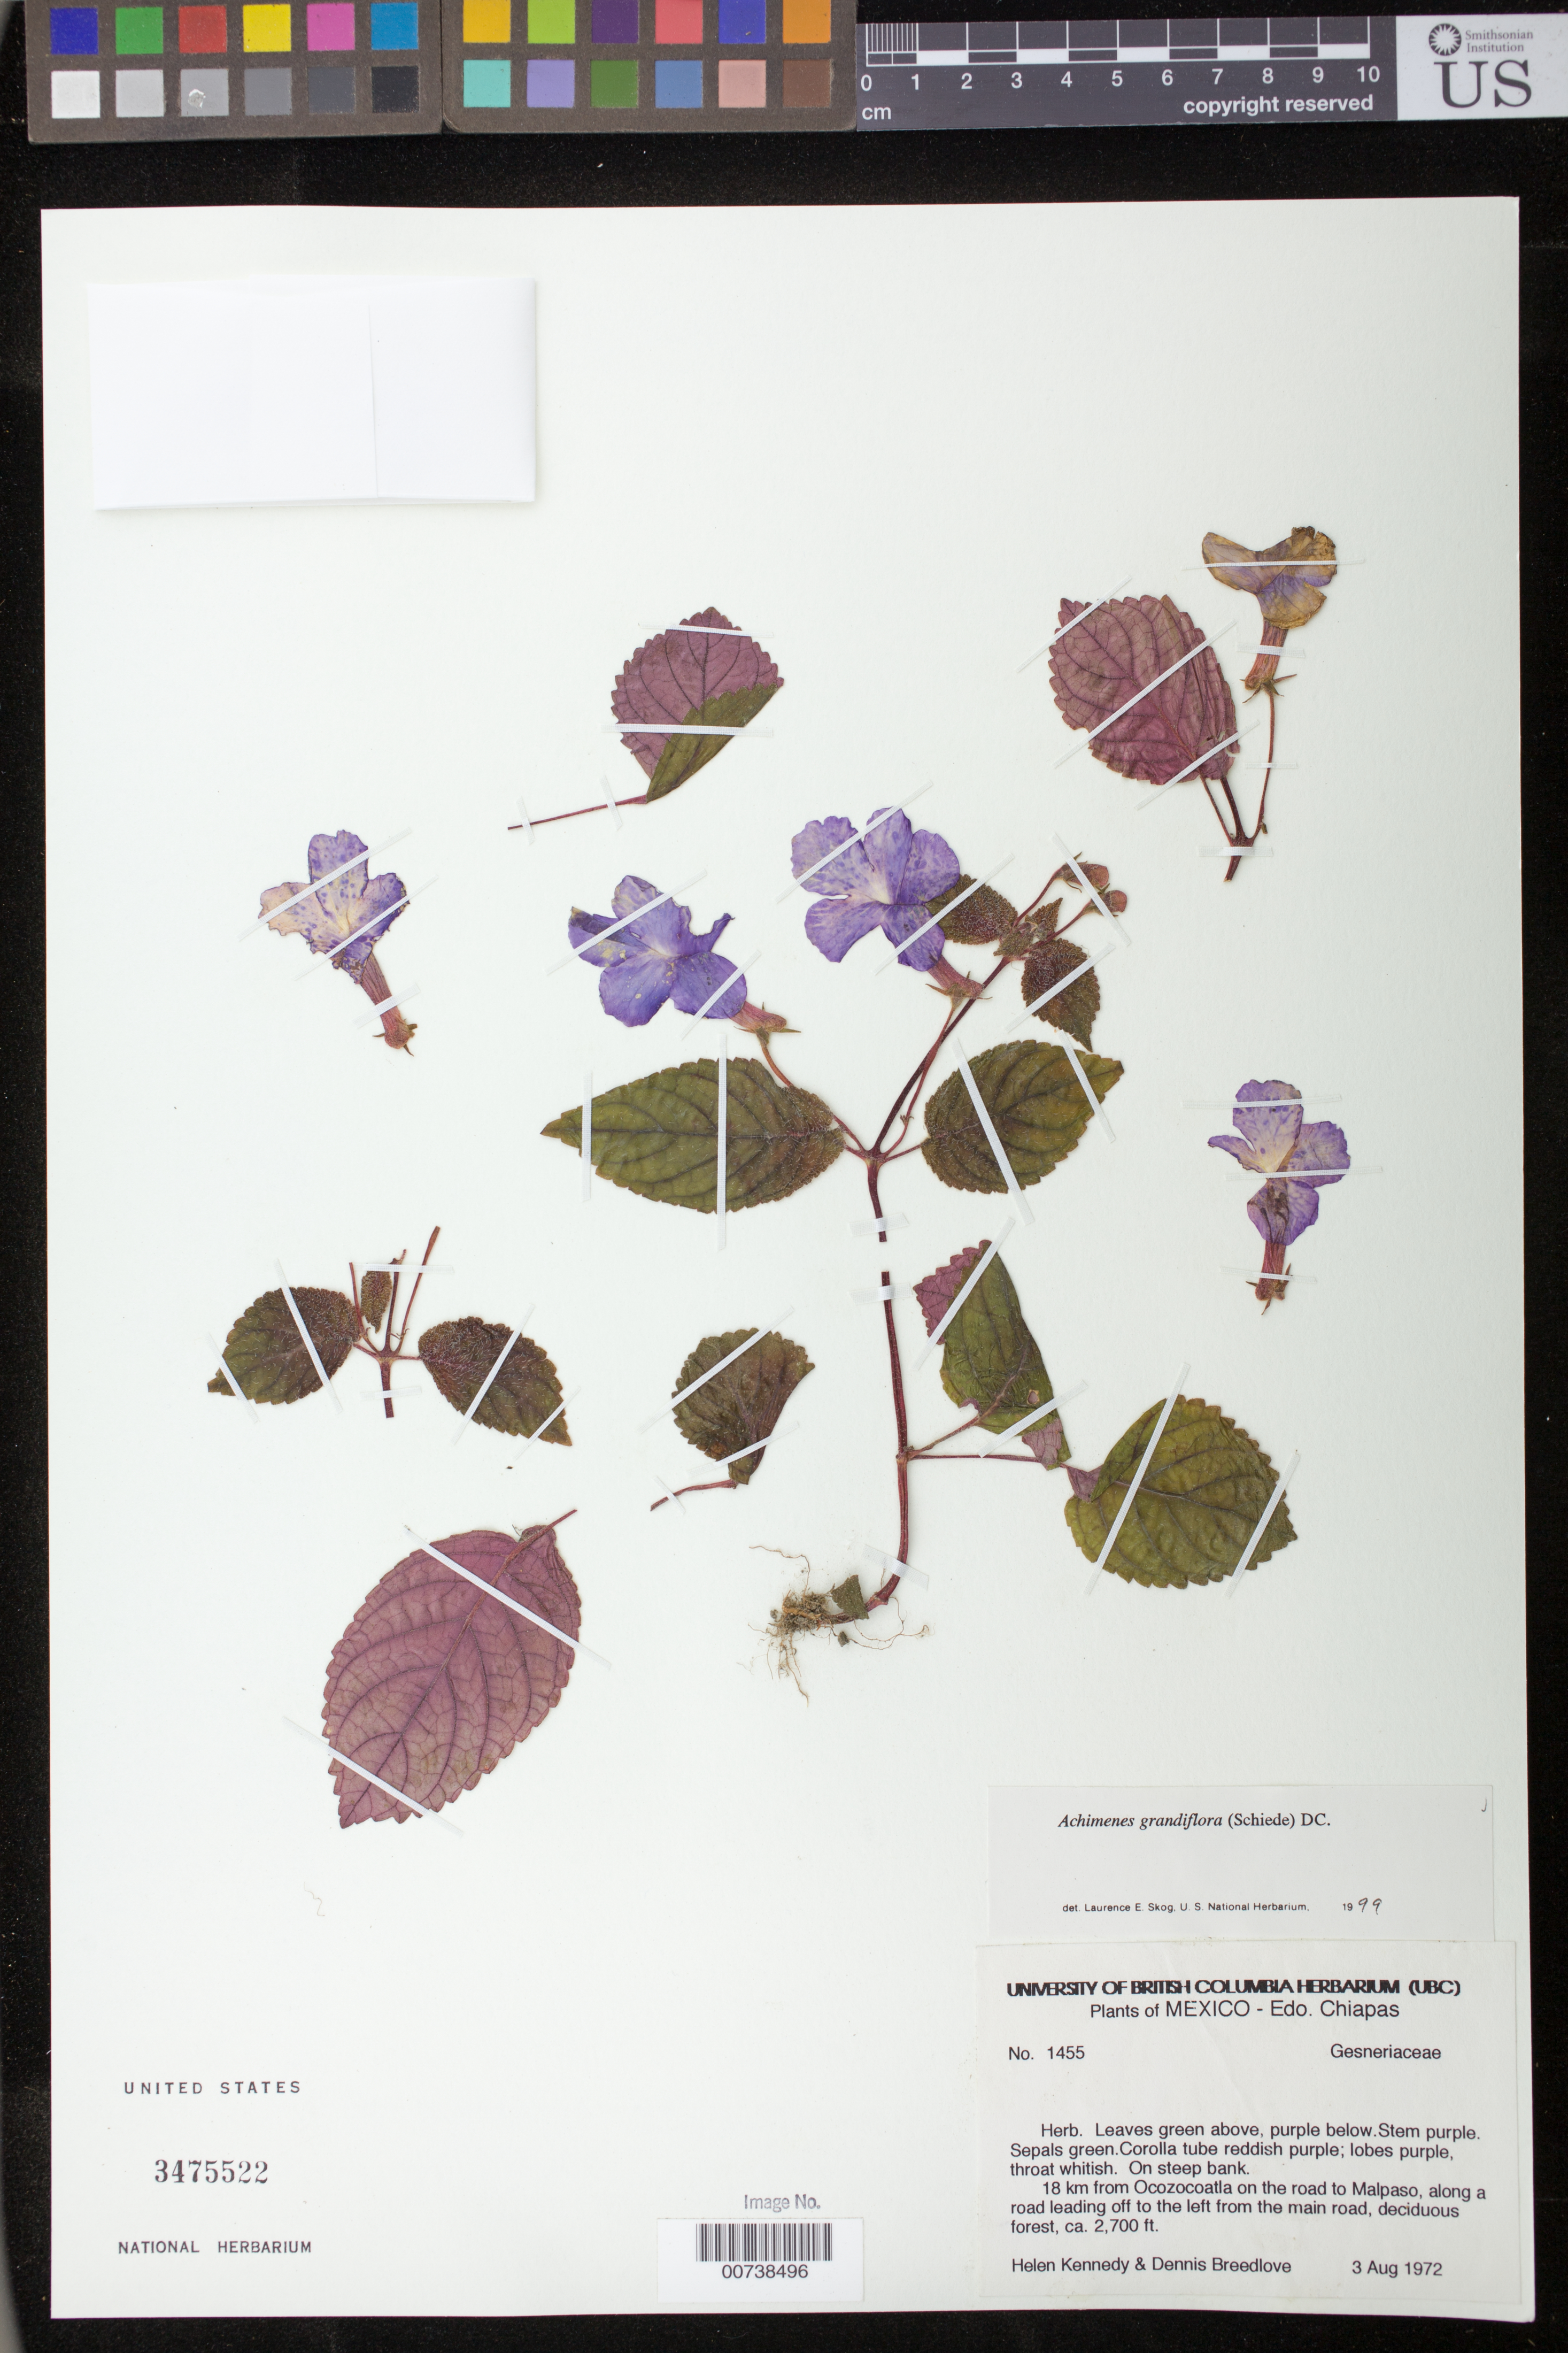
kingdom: Plantae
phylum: Tracheophyta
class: Magnoliopsida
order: Lamiales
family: Gesneriaceae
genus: Achimenes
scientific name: Achimenes grandiflora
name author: (Schiede) DC.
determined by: Skog, Laurence E.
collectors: H. Kennedy & D. E. Breedlove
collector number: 1455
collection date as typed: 03 Aug 1972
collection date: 1972-08-03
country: Mexico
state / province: Chiapas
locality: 18 km from Ocozocoatla on the road to Malpaso, along a road leading off to the left from the main road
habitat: Deciduous forest; on steep bank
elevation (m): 823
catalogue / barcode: US 3475522